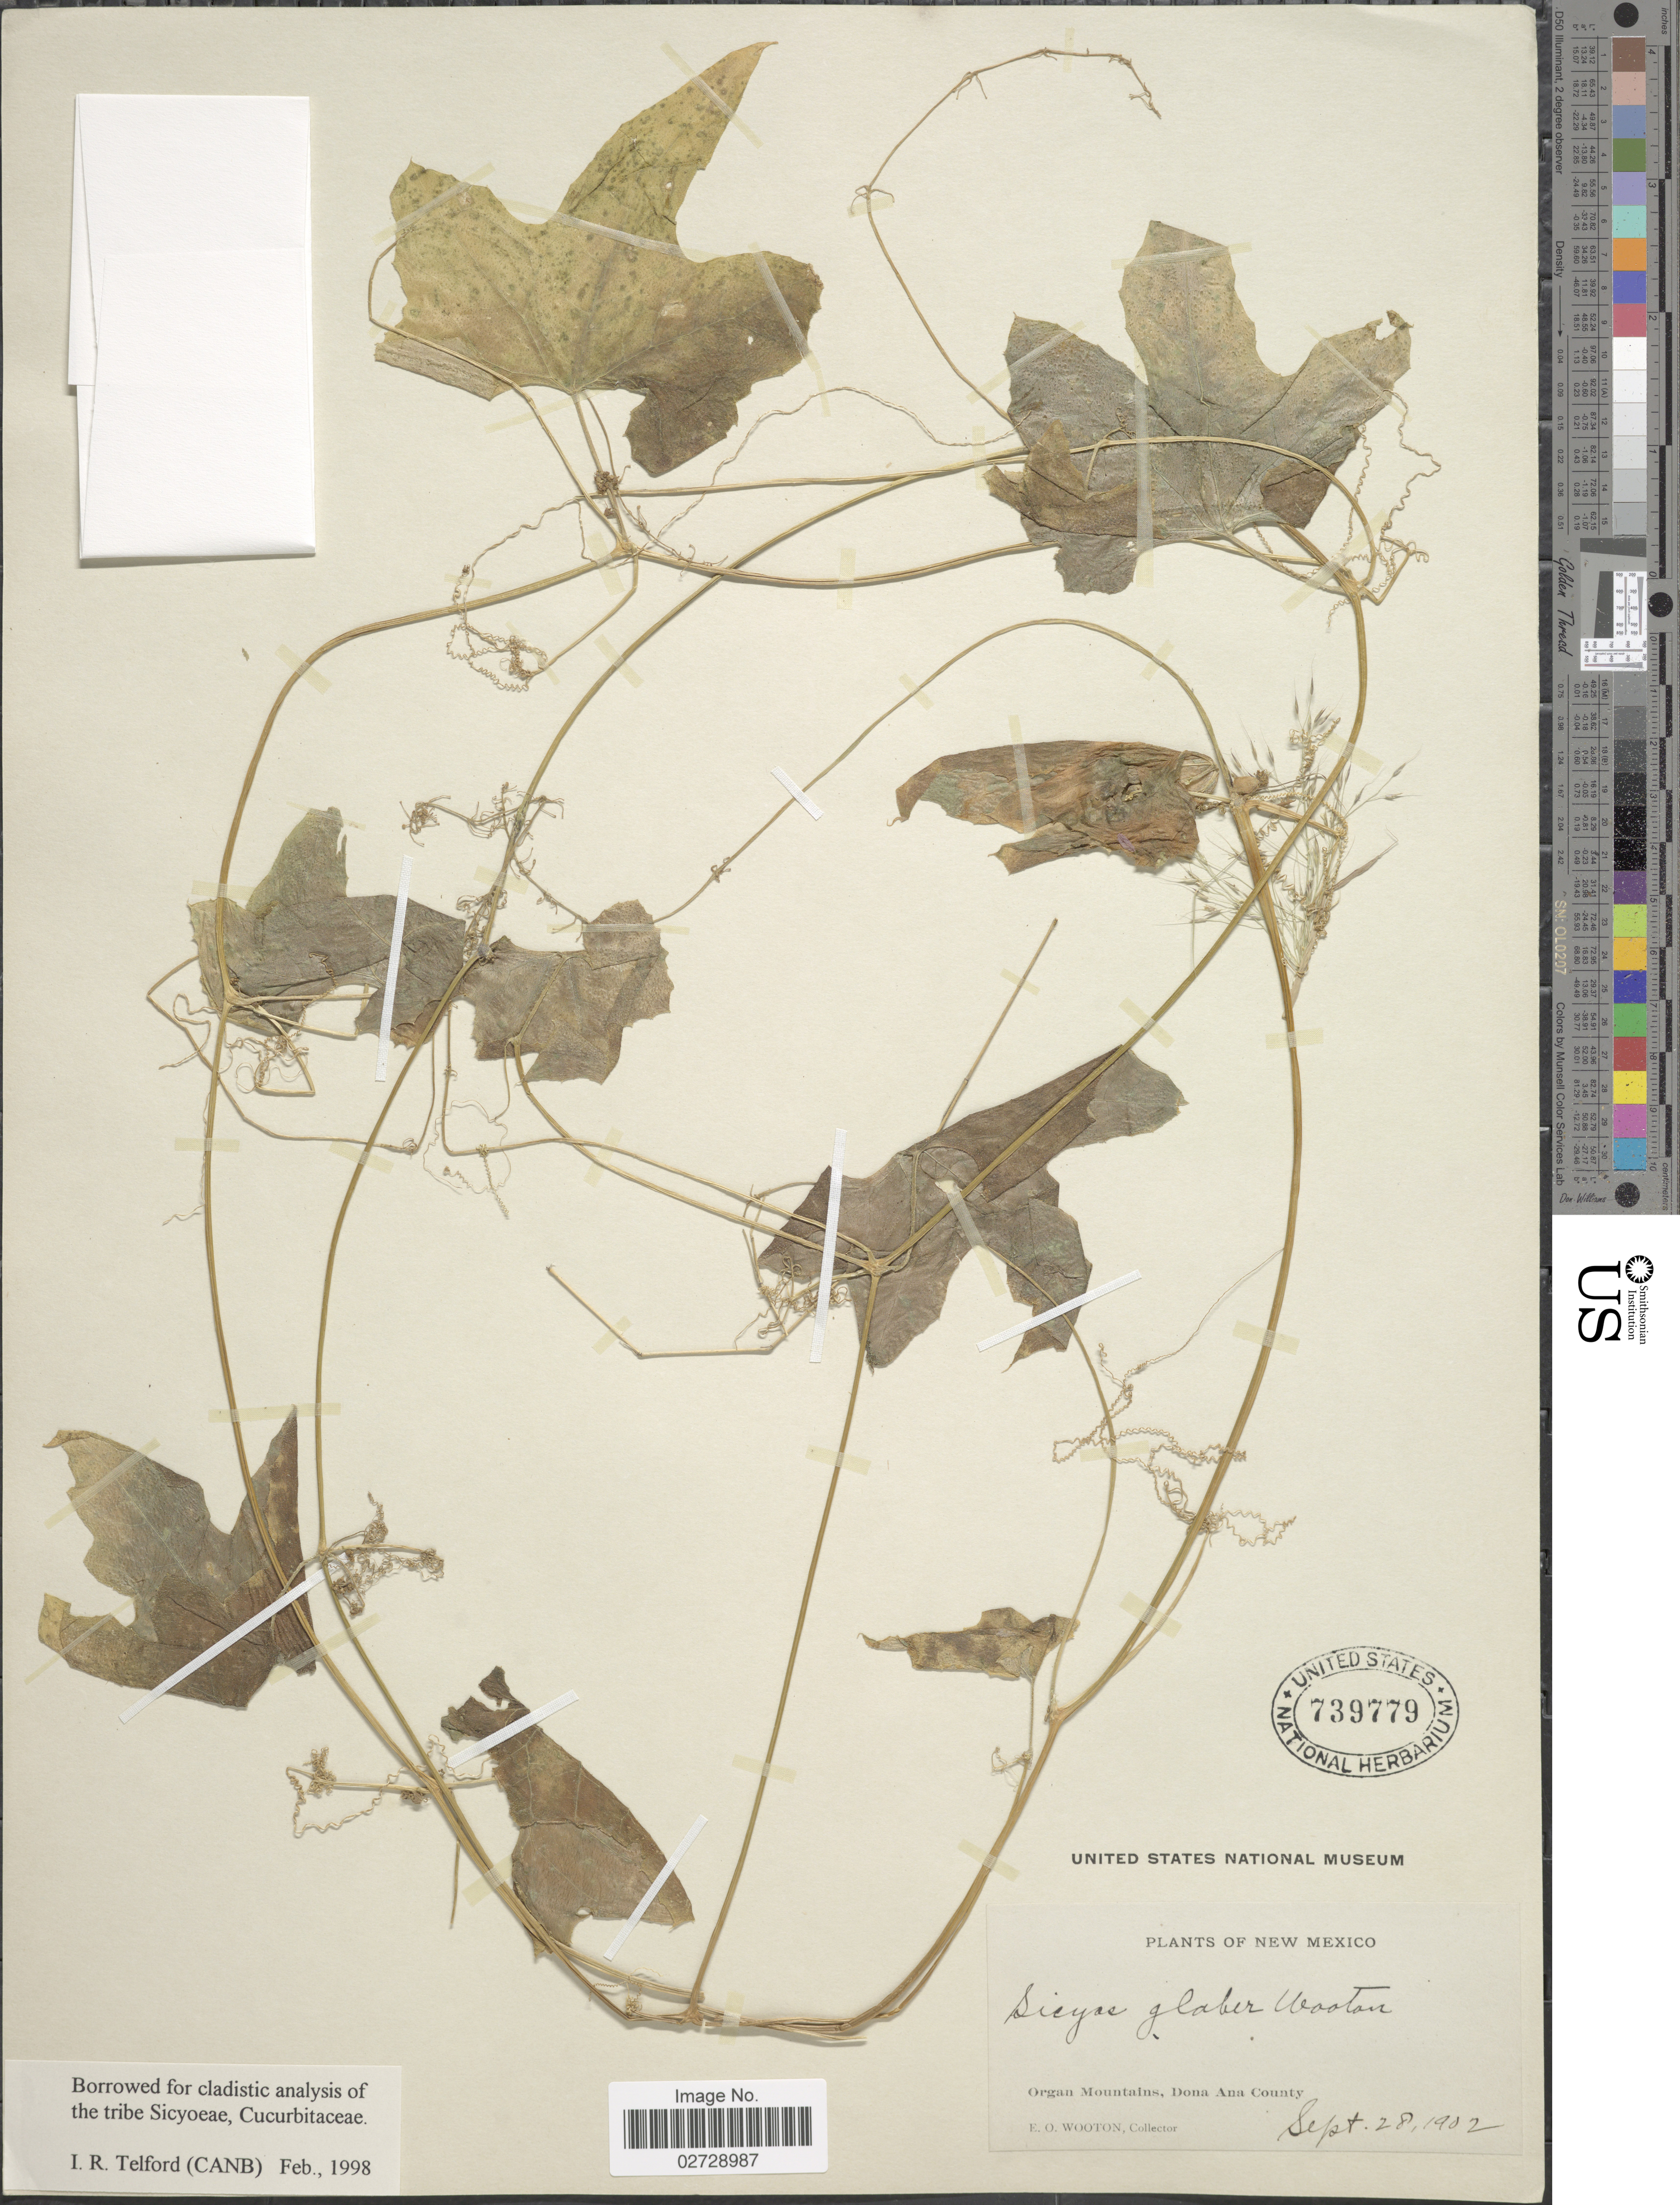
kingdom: Plantae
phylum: Tracheophyta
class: Magnoliopsida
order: Cucurbitales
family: Cucurbitaceae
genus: Sicyos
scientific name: Sicyos glaber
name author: Wooton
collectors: E. O. Wooton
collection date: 1902-09-28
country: United States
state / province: New Mexico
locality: Organ Mountains, Dona Ana County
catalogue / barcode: US 739779